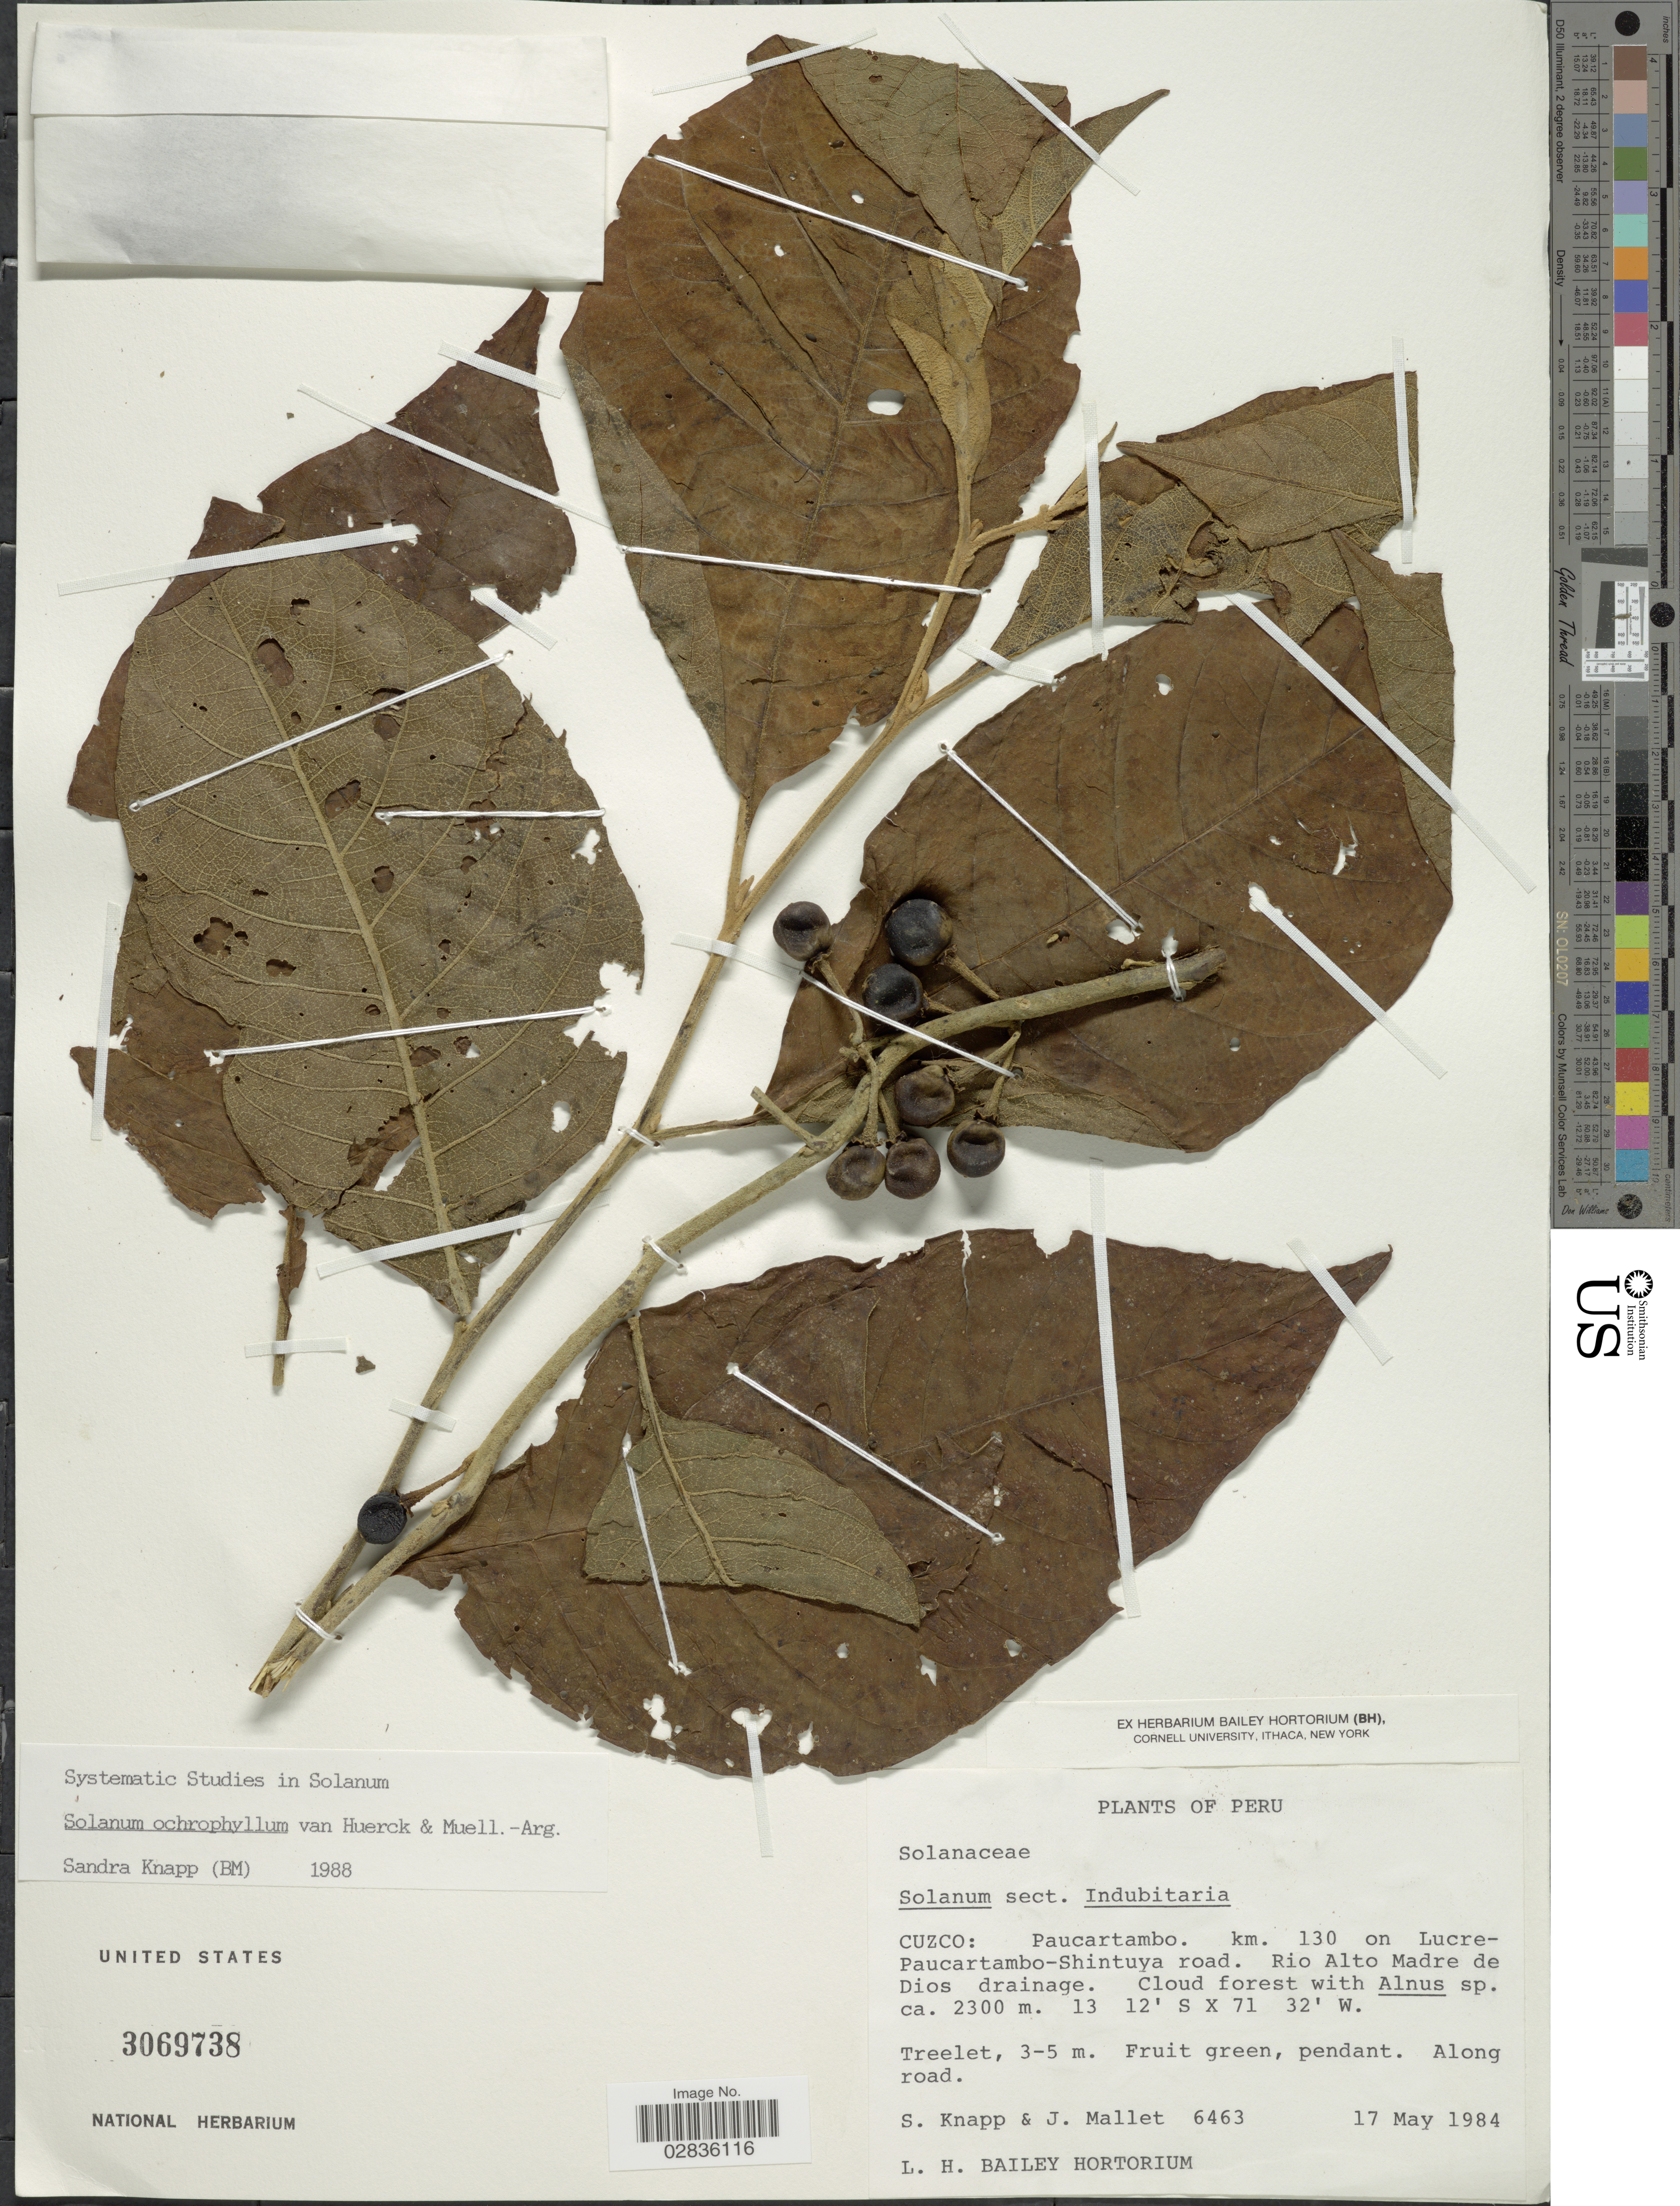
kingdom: Plantae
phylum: Tracheophyta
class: Magnoliopsida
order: Solanales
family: Solanaceae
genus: Solanum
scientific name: Solanum maturecalvans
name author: Bitter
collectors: S. Knapp & J. Mallet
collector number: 6463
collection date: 1984-05-17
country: Peru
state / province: Cusco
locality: Cuzco: Paucartambo. km. 130 on Luvre-Paucartambo-Shintuya road. Rio Alto Madre de Dios drainage.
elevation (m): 2300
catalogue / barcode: US 3069738